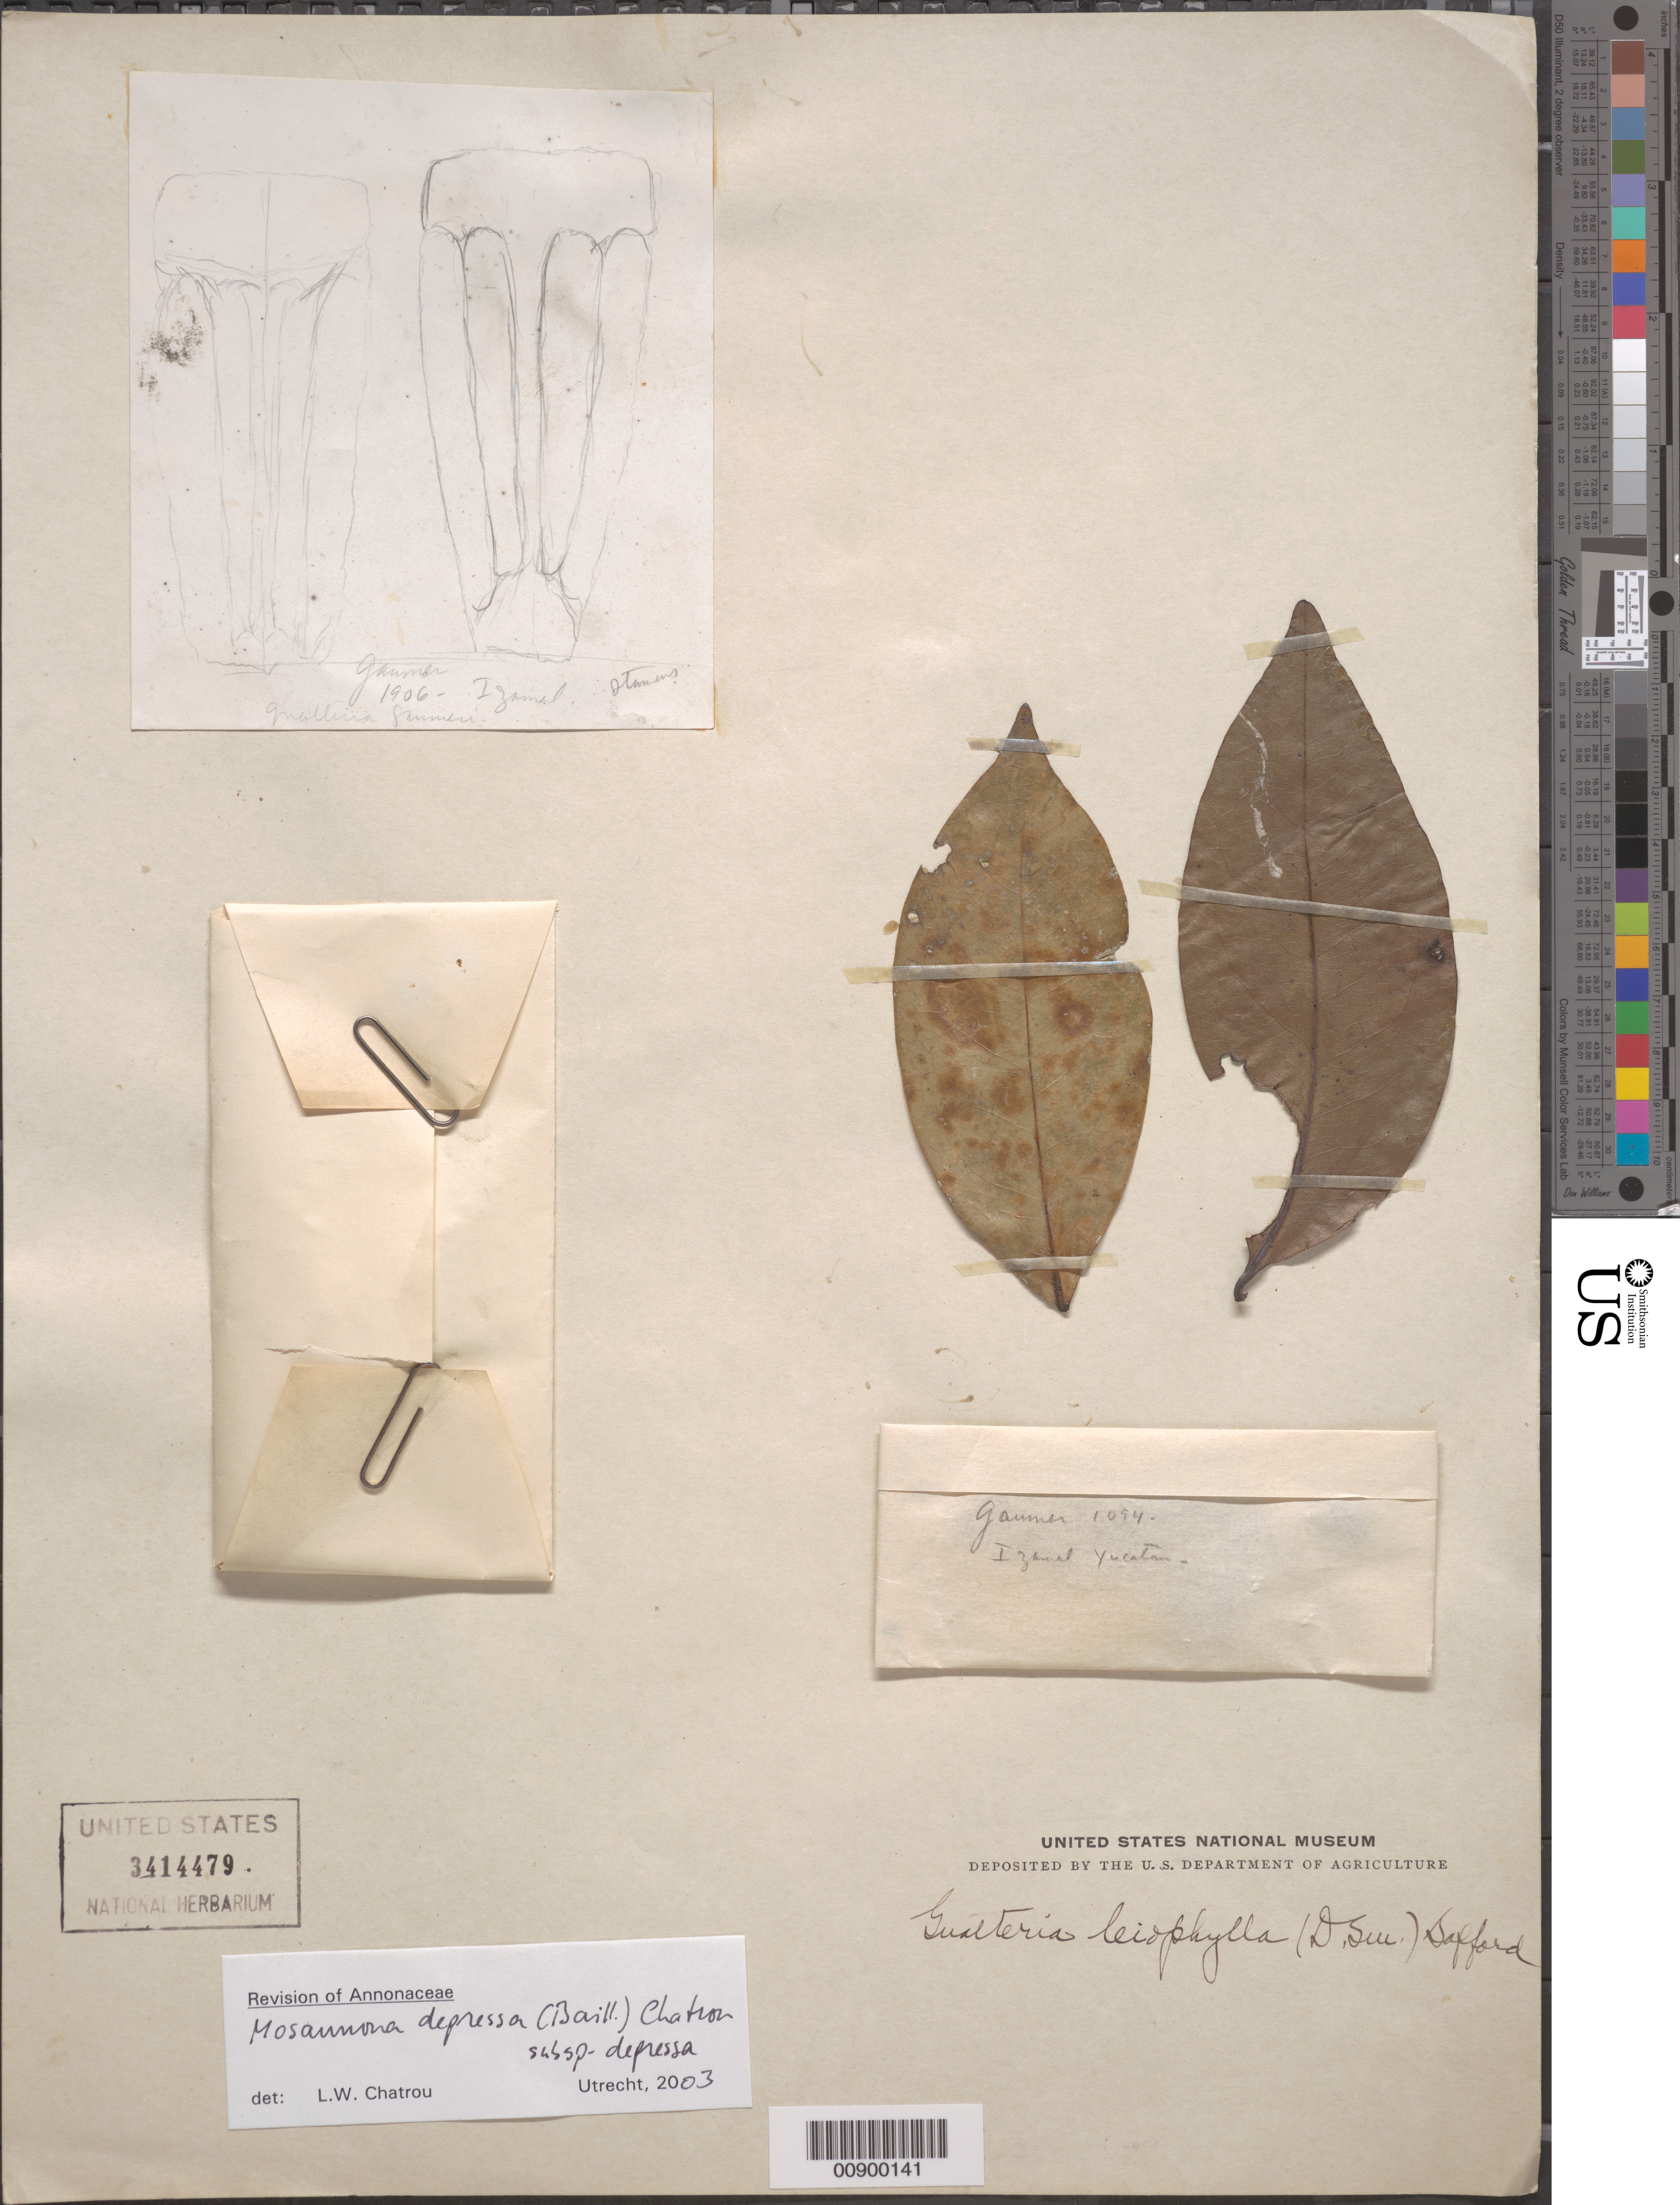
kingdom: Plantae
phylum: Tracheophyta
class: Magnoliopsida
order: Magnoliales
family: Annonaceae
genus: Mosannona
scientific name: Mosannona depressa subsp. depressa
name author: (Baill.) Chatrou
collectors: G. F. Gaumer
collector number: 1094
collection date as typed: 1906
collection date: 1906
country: Mexico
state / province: Yucatán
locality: Izamal, Yucatán.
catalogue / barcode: US 3414479